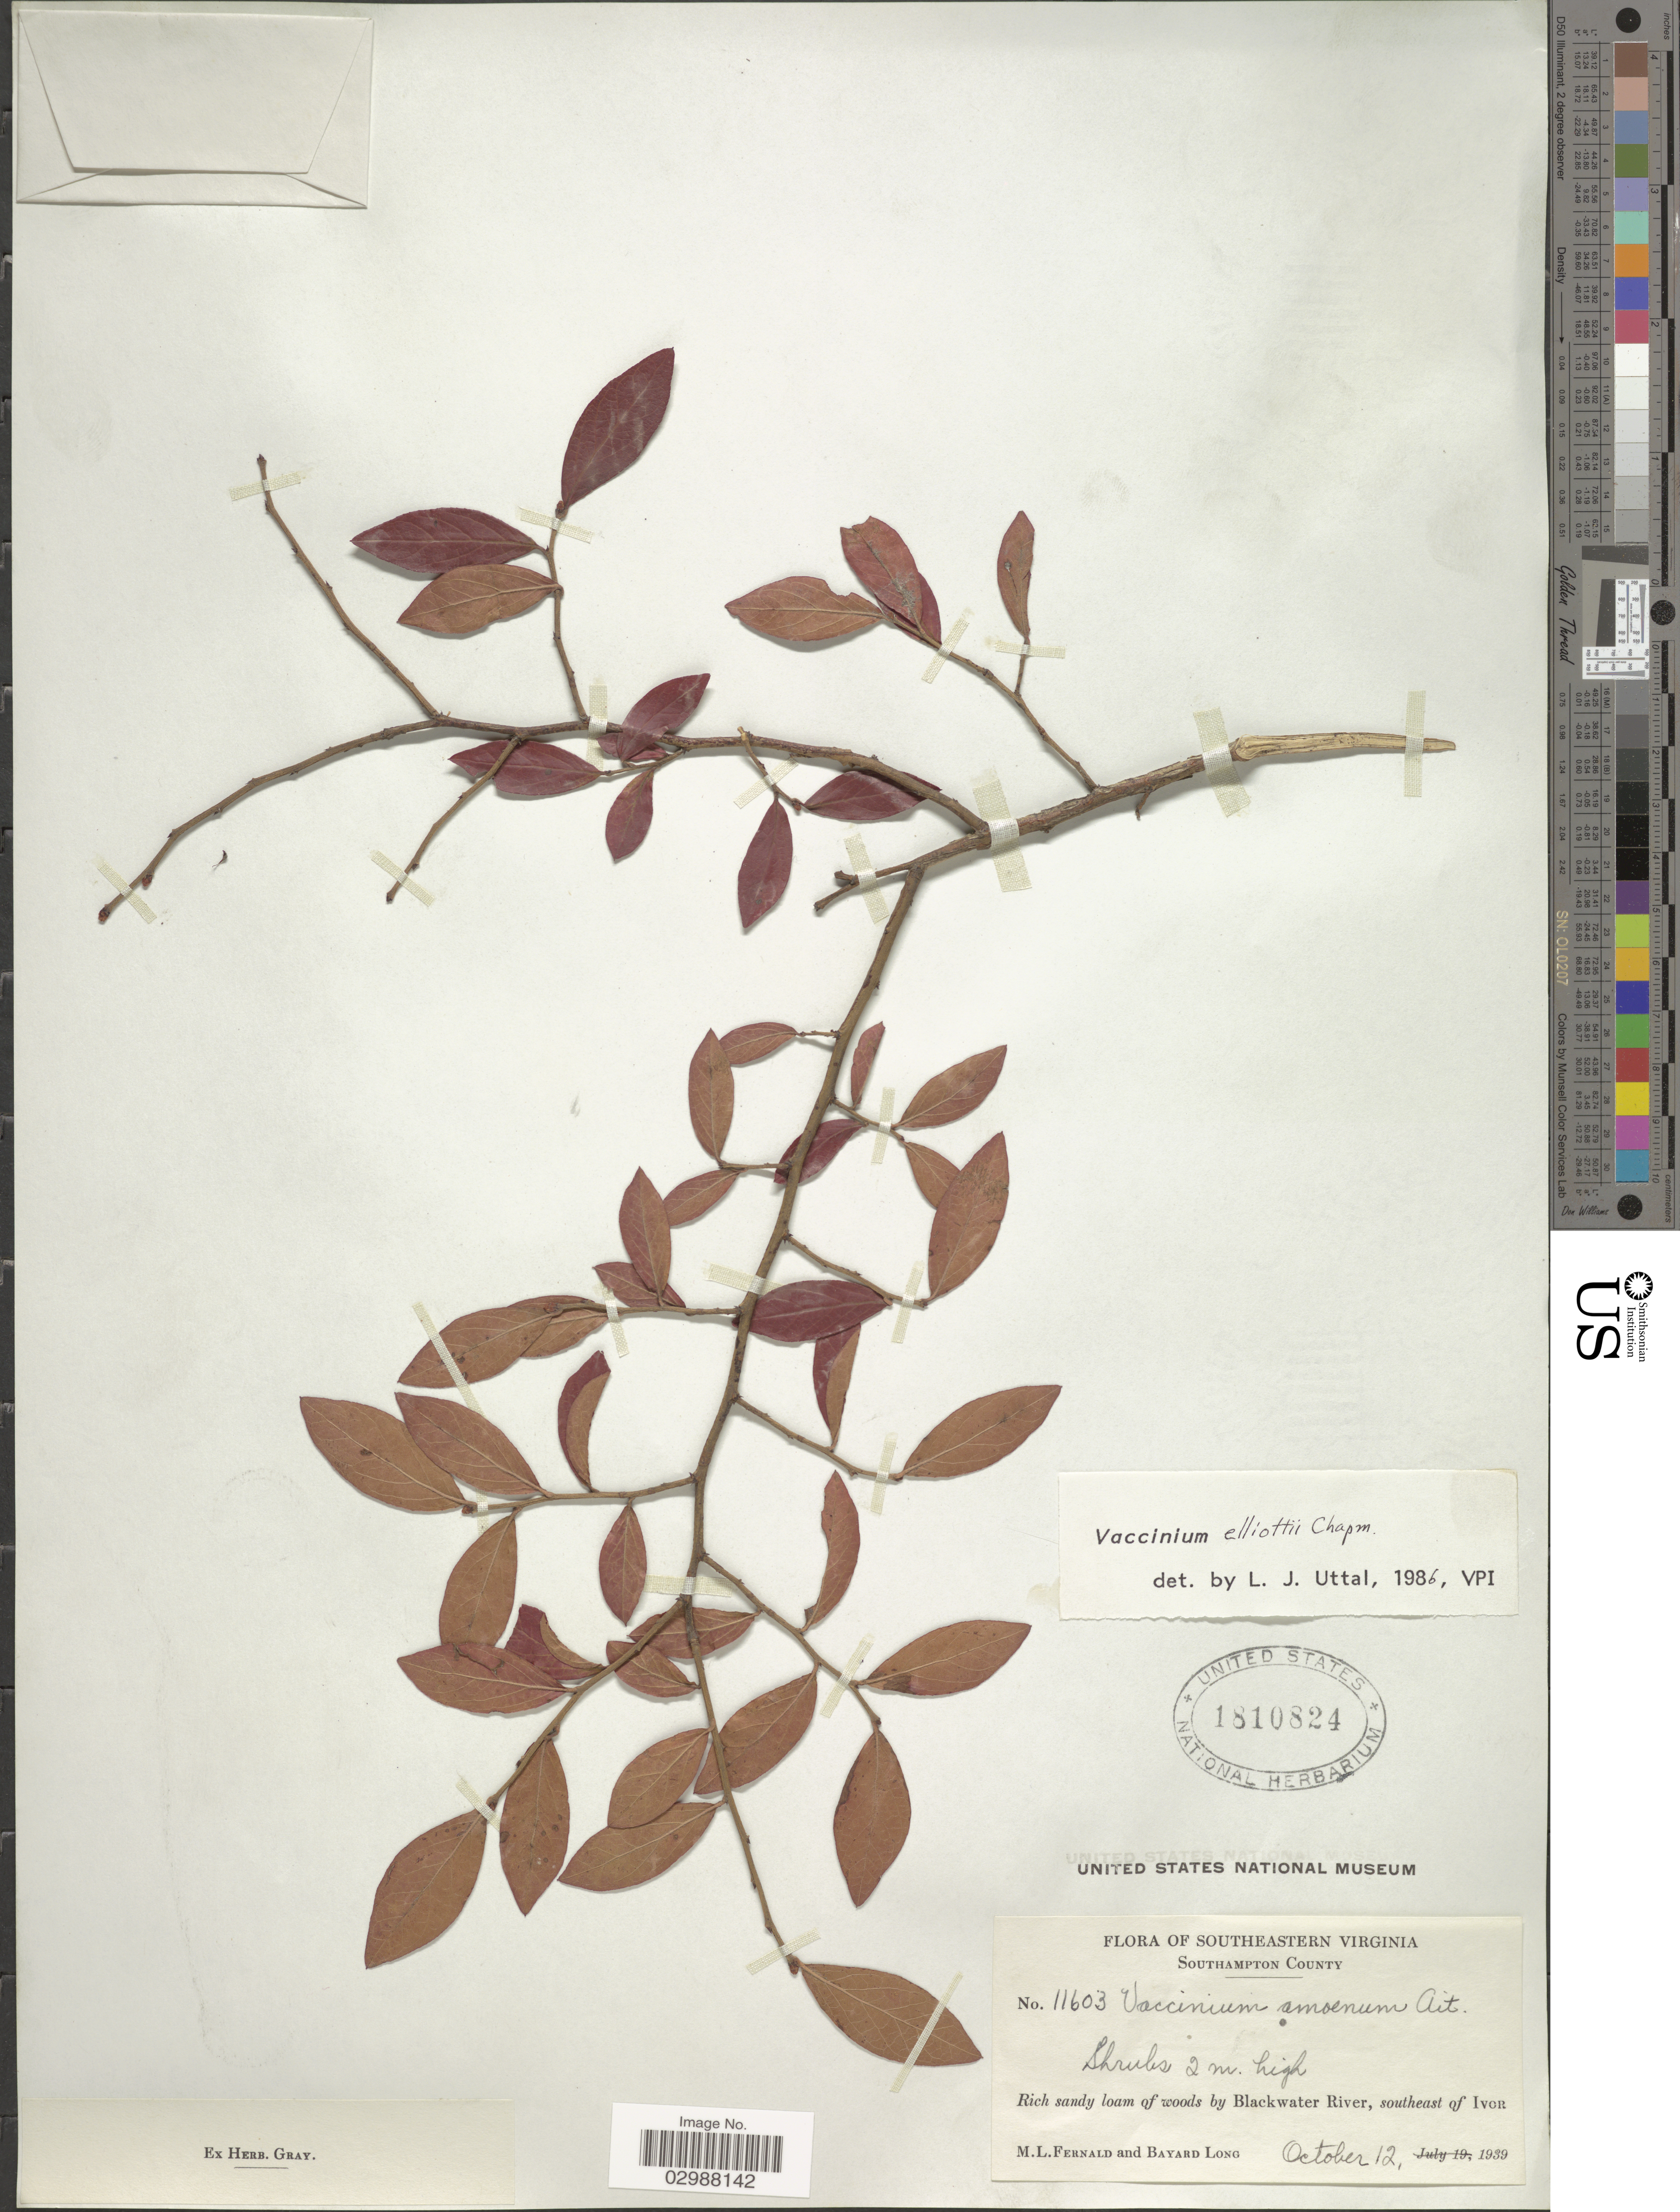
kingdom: Plantae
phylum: Tracheophyta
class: Magnoliopsida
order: Ericales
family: Ericaceae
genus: Vaccinium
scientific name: Vaccinium elliottii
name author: Chapm.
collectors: M. L. Fernald & B. Long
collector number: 11603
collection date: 1939-10-12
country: United States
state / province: Virginia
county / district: Southampton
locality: Southeastern Virginia. Southampton County. Rich sandy loam of woods by Blackwater River, southeast of Ivor.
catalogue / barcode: US 1810824